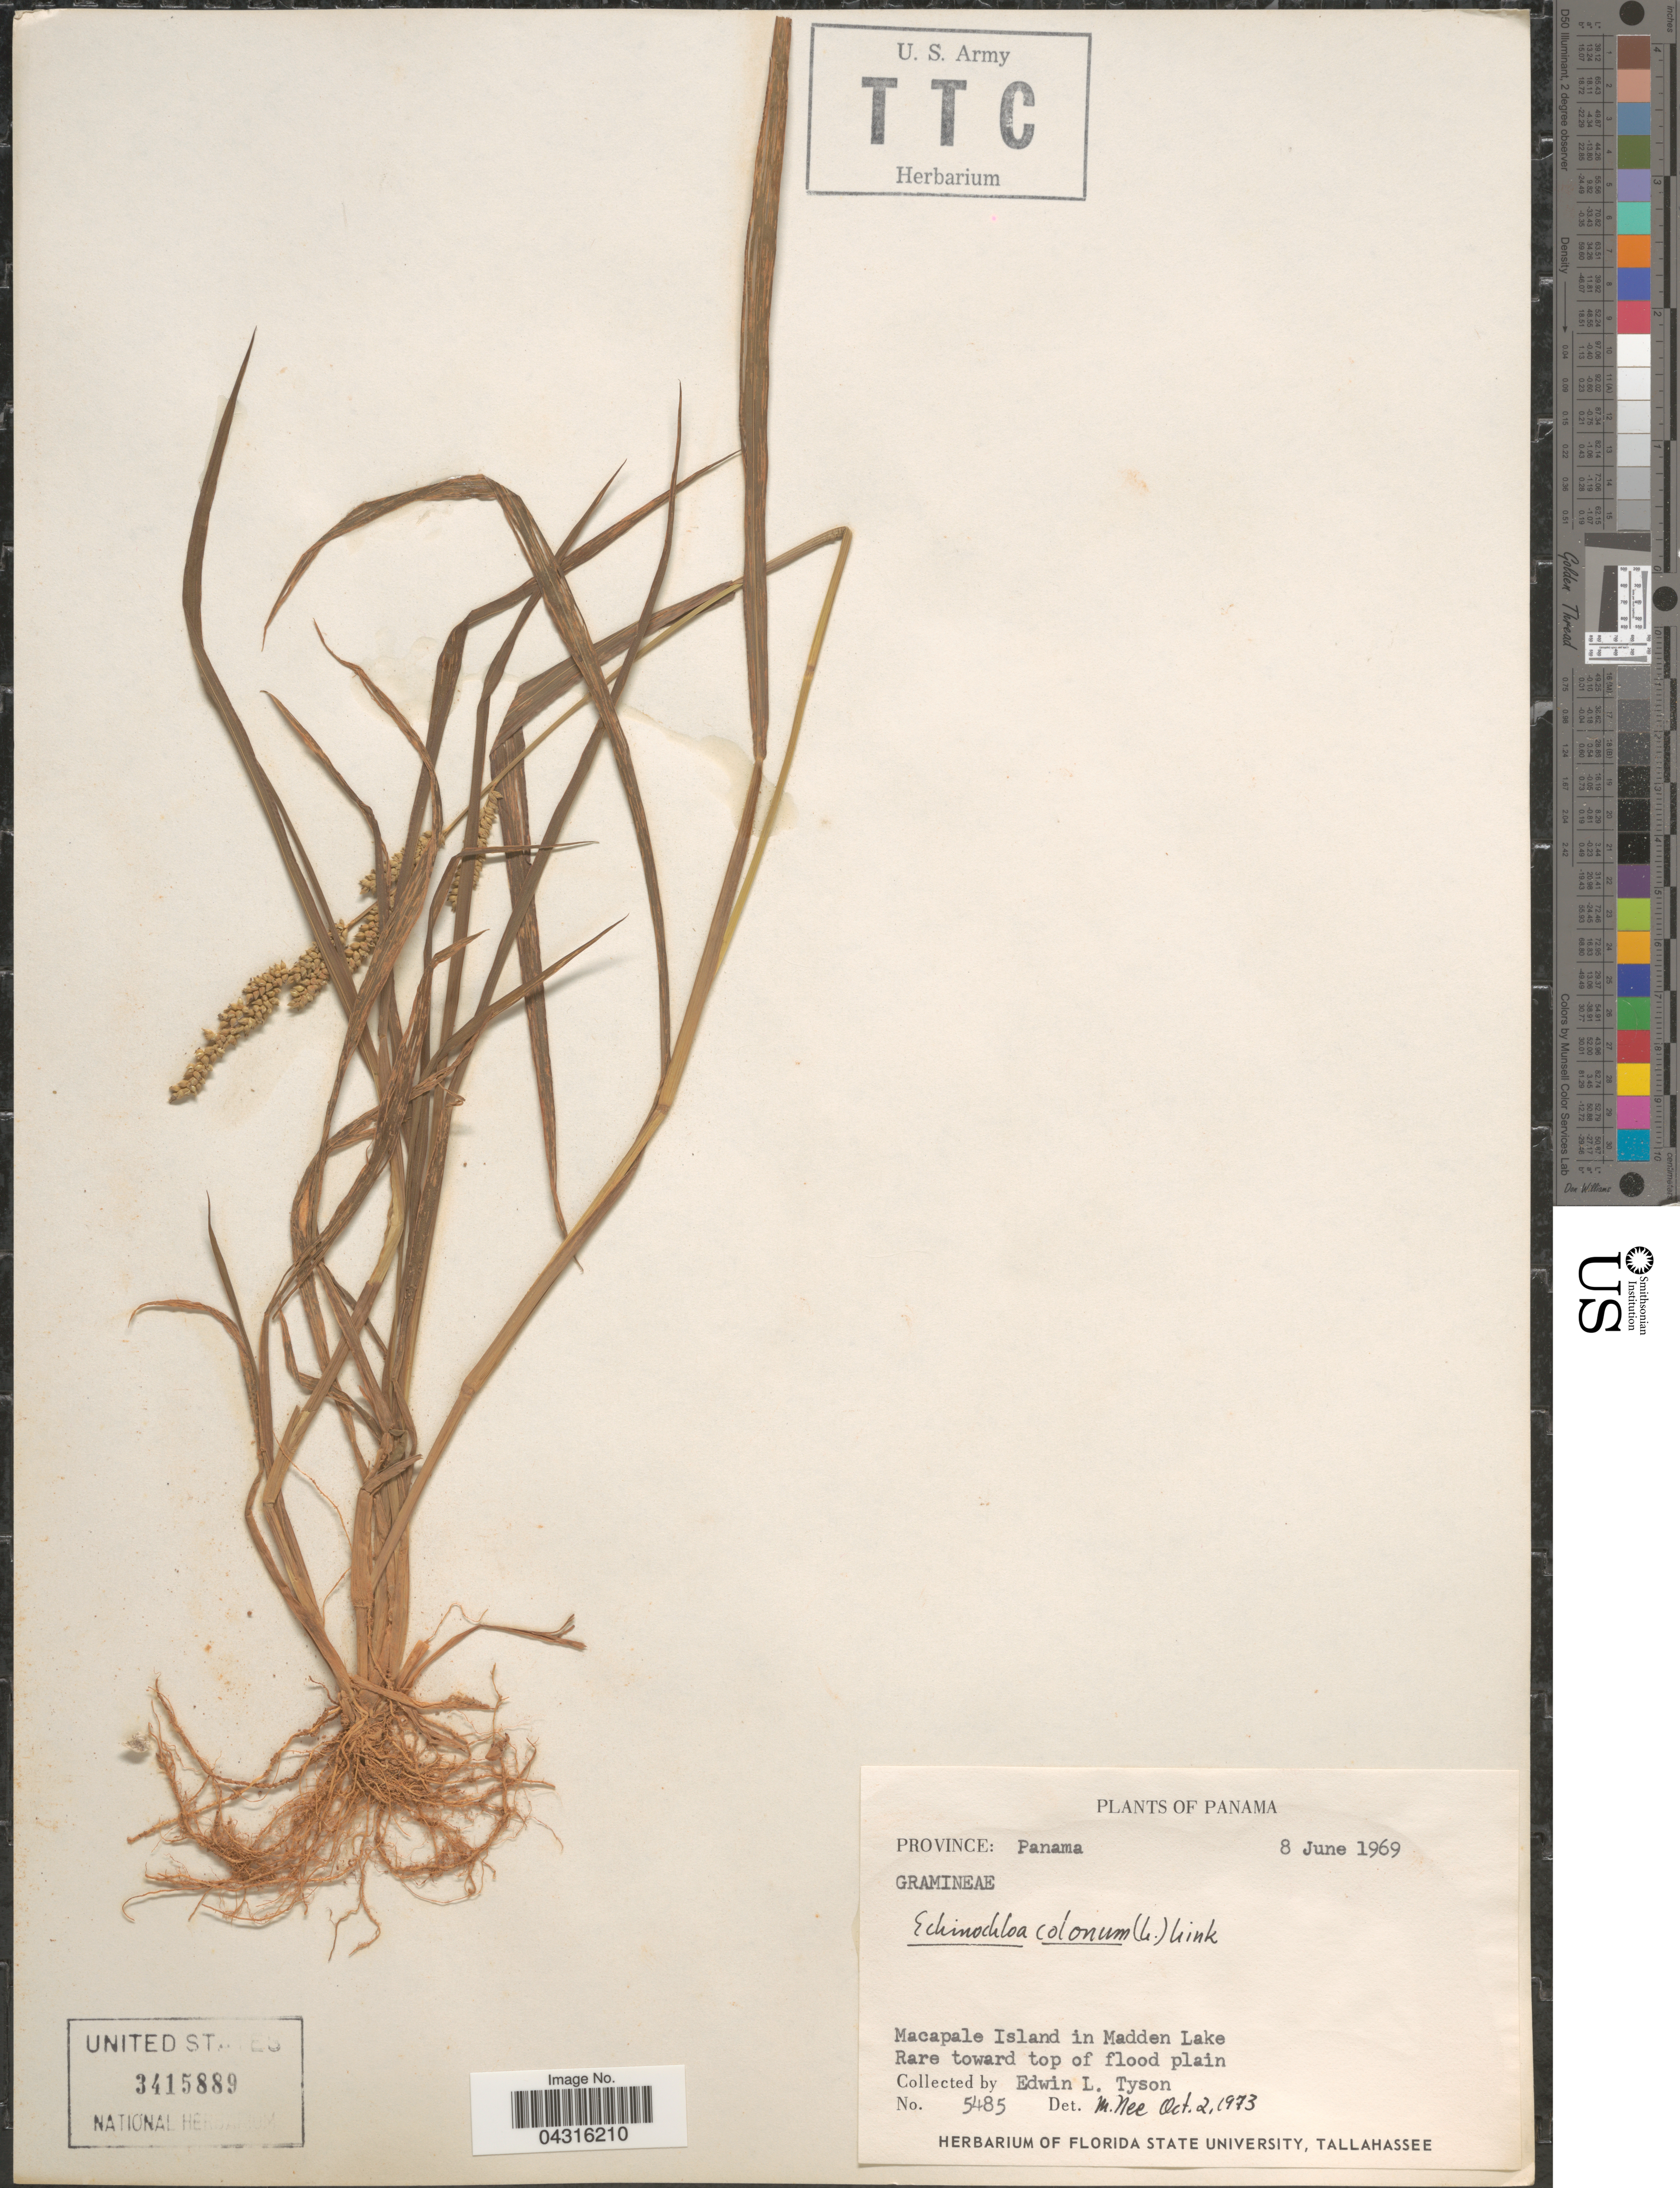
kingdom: Plantae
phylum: Tracheophyta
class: Liliopsida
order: Poales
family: Poaceae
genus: Echinochloa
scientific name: Echinochloa colona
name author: (L.) Link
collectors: E. L. Tyson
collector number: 5485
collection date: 1969-06-08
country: Panama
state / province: Panamá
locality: Macapale Island in Madden Lake. Rare toward top of flood plain.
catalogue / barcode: US 3415889